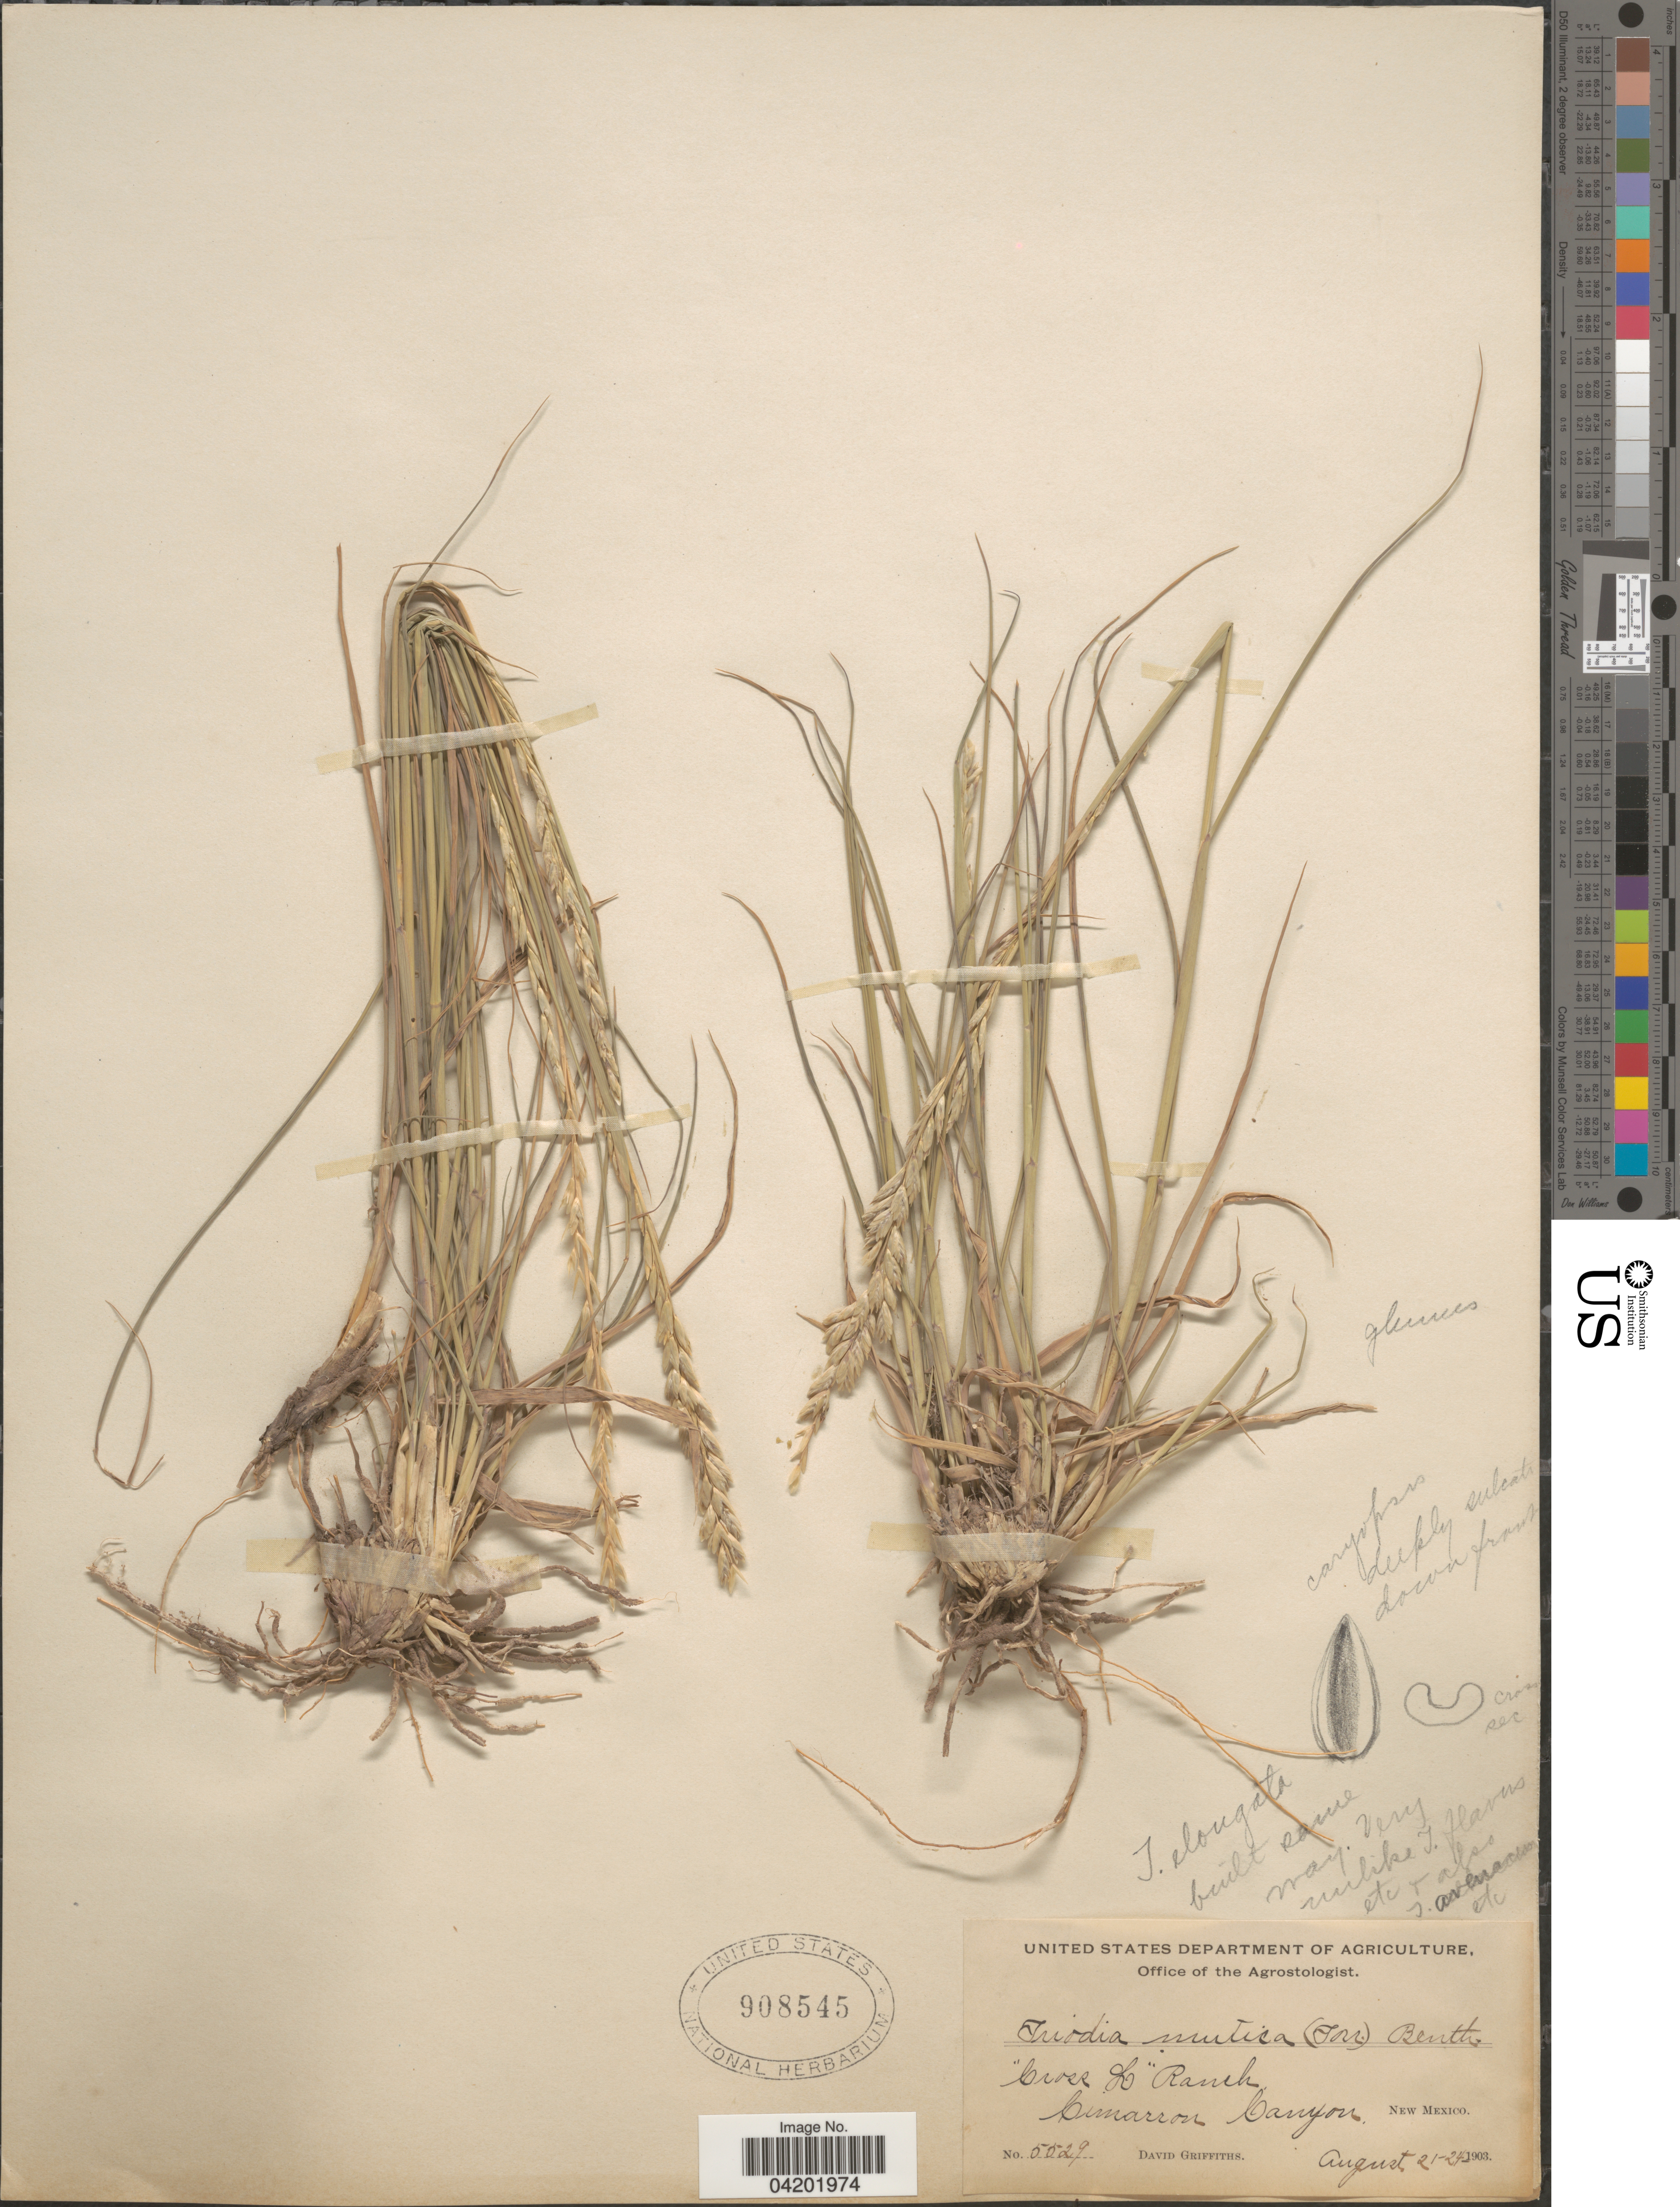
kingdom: Plantae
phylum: Tracheophyta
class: Liliopsida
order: Poales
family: Poaceae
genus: Tridentopsis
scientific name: Tridentopsis mutica var. elongata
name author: P.M. Peterson & Romasch.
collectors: D. Griffiths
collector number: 5529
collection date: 1903-08-21/1903-08-24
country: United States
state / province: New Mexico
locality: Cross L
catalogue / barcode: US 908545